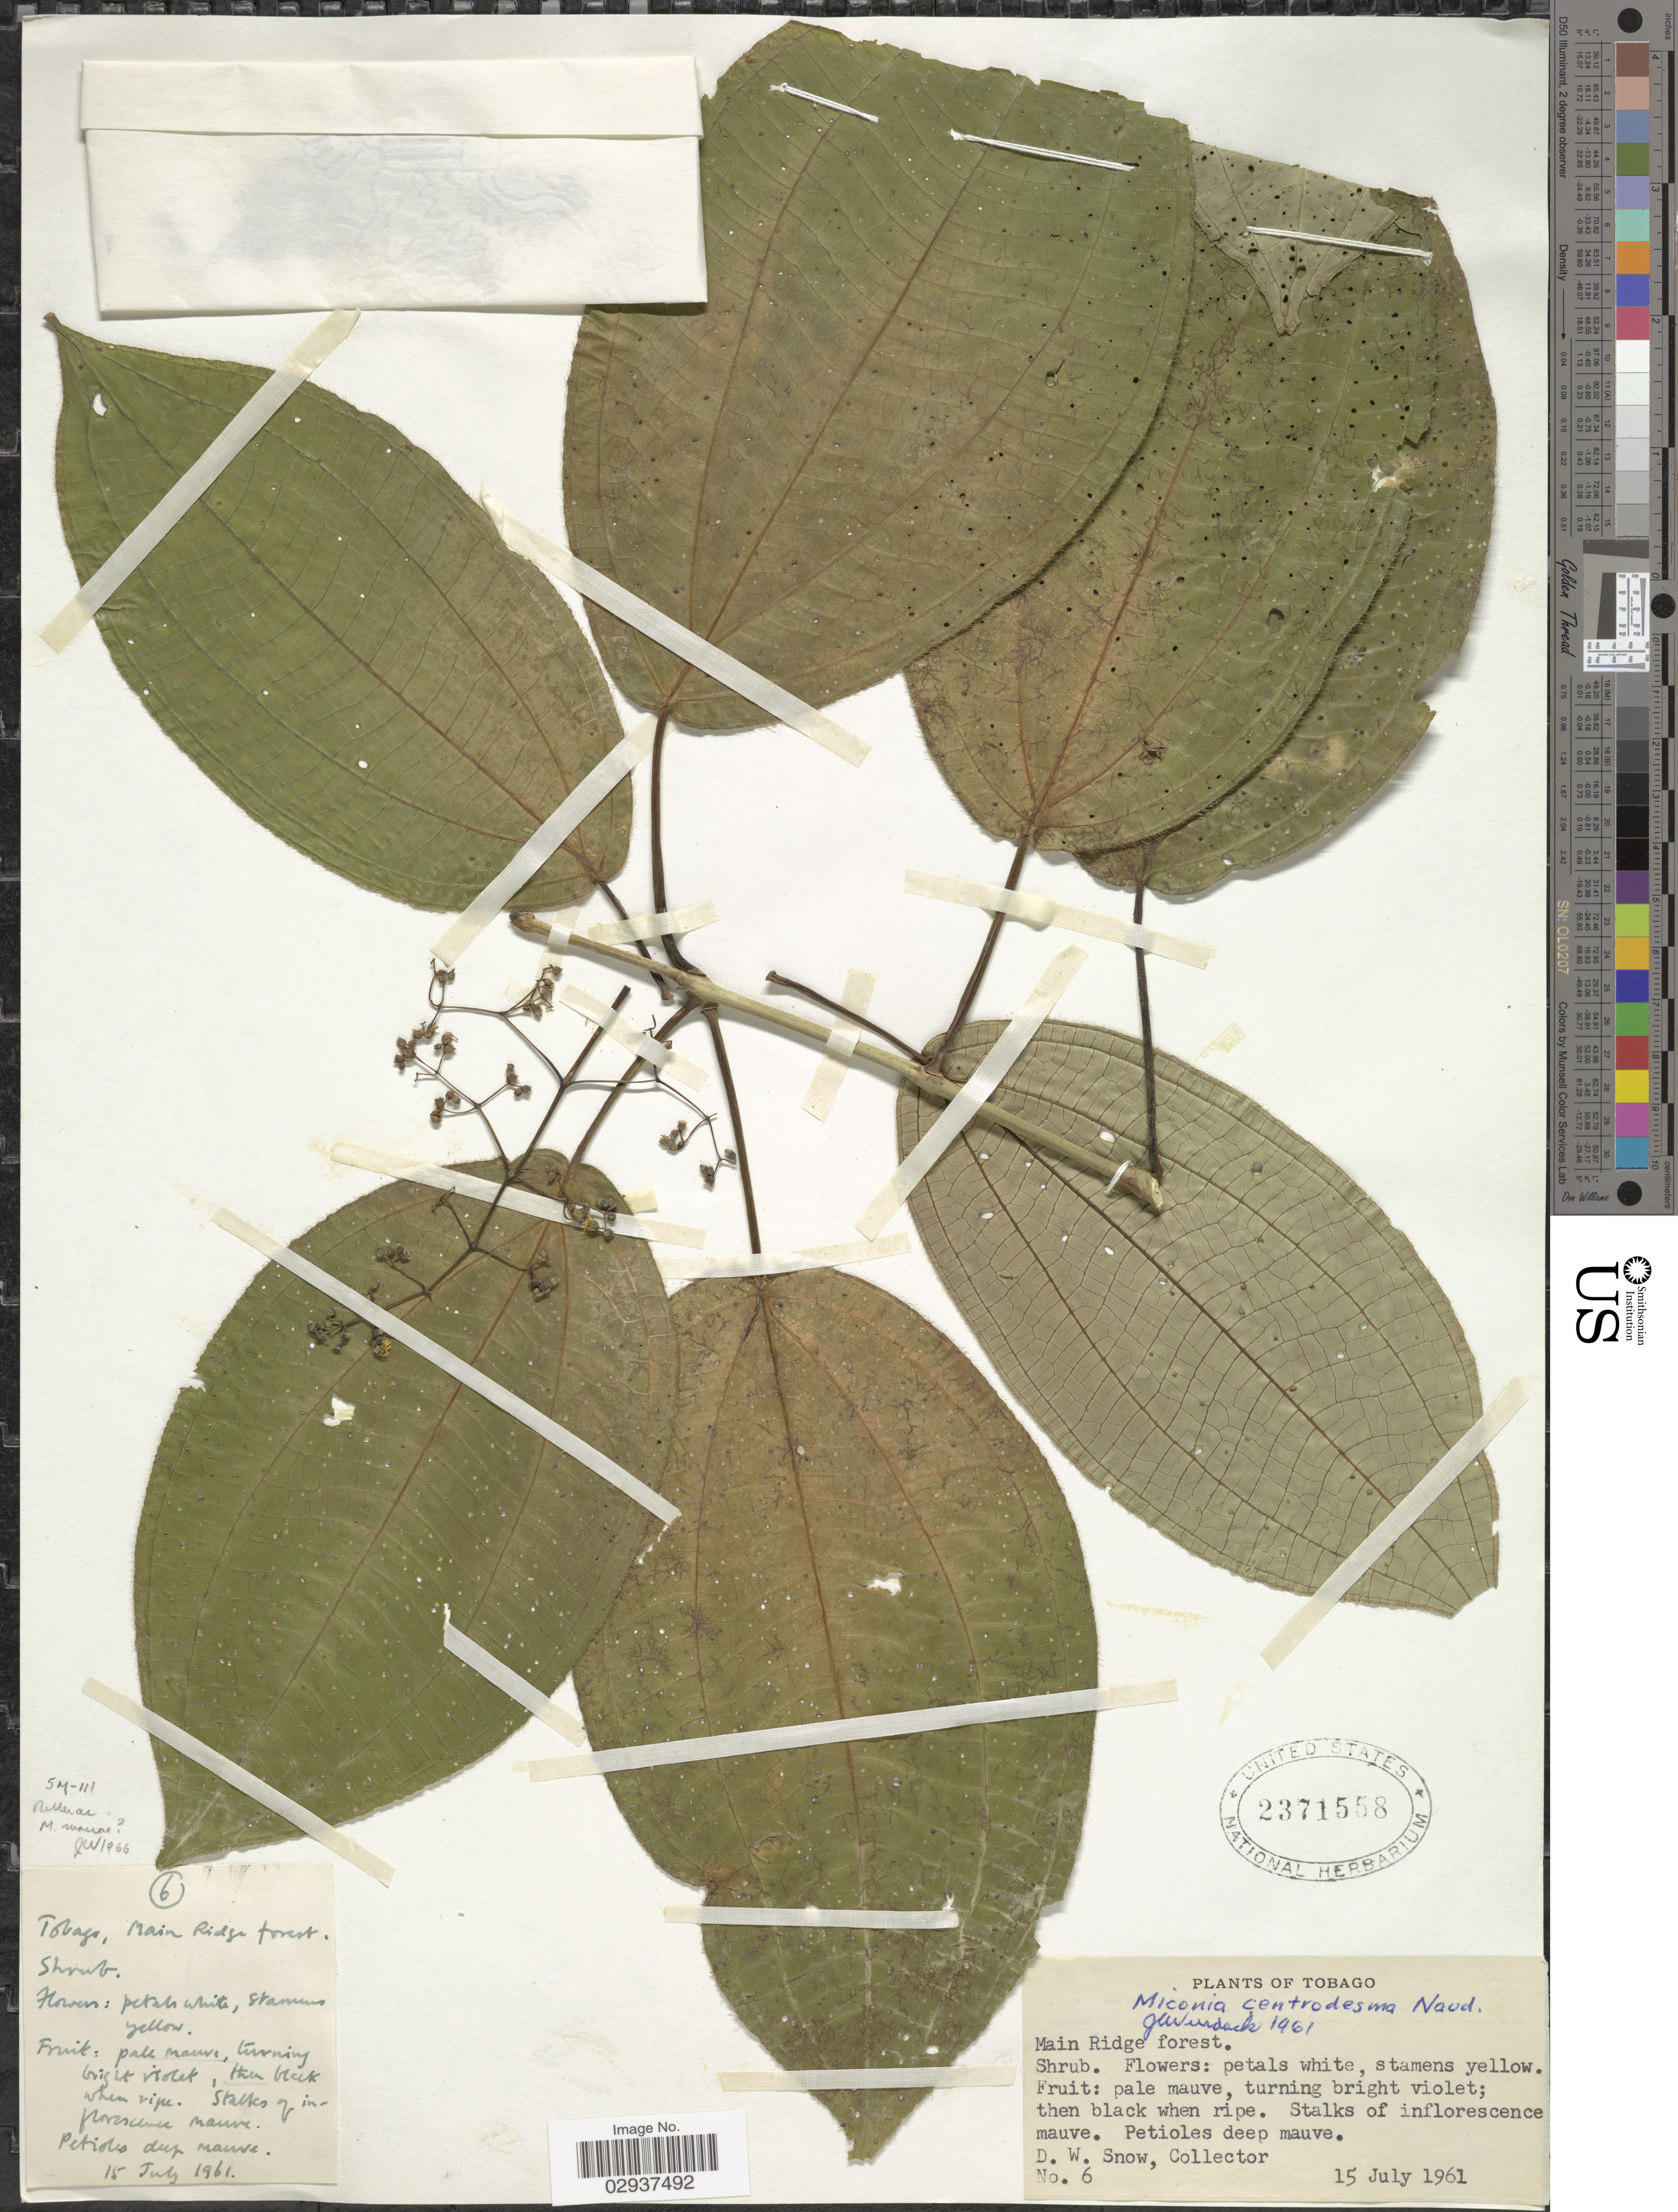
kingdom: Plantae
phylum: Tracheophyta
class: Magnoliopsida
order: Myrtales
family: Melastomataceae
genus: Miconia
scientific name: Miconia centrodesma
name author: Naudin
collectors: D. Snow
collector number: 6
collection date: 1961-07-15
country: Trinidad and Tobago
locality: Tobago. Main Ridge forest.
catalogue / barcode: US 2371558